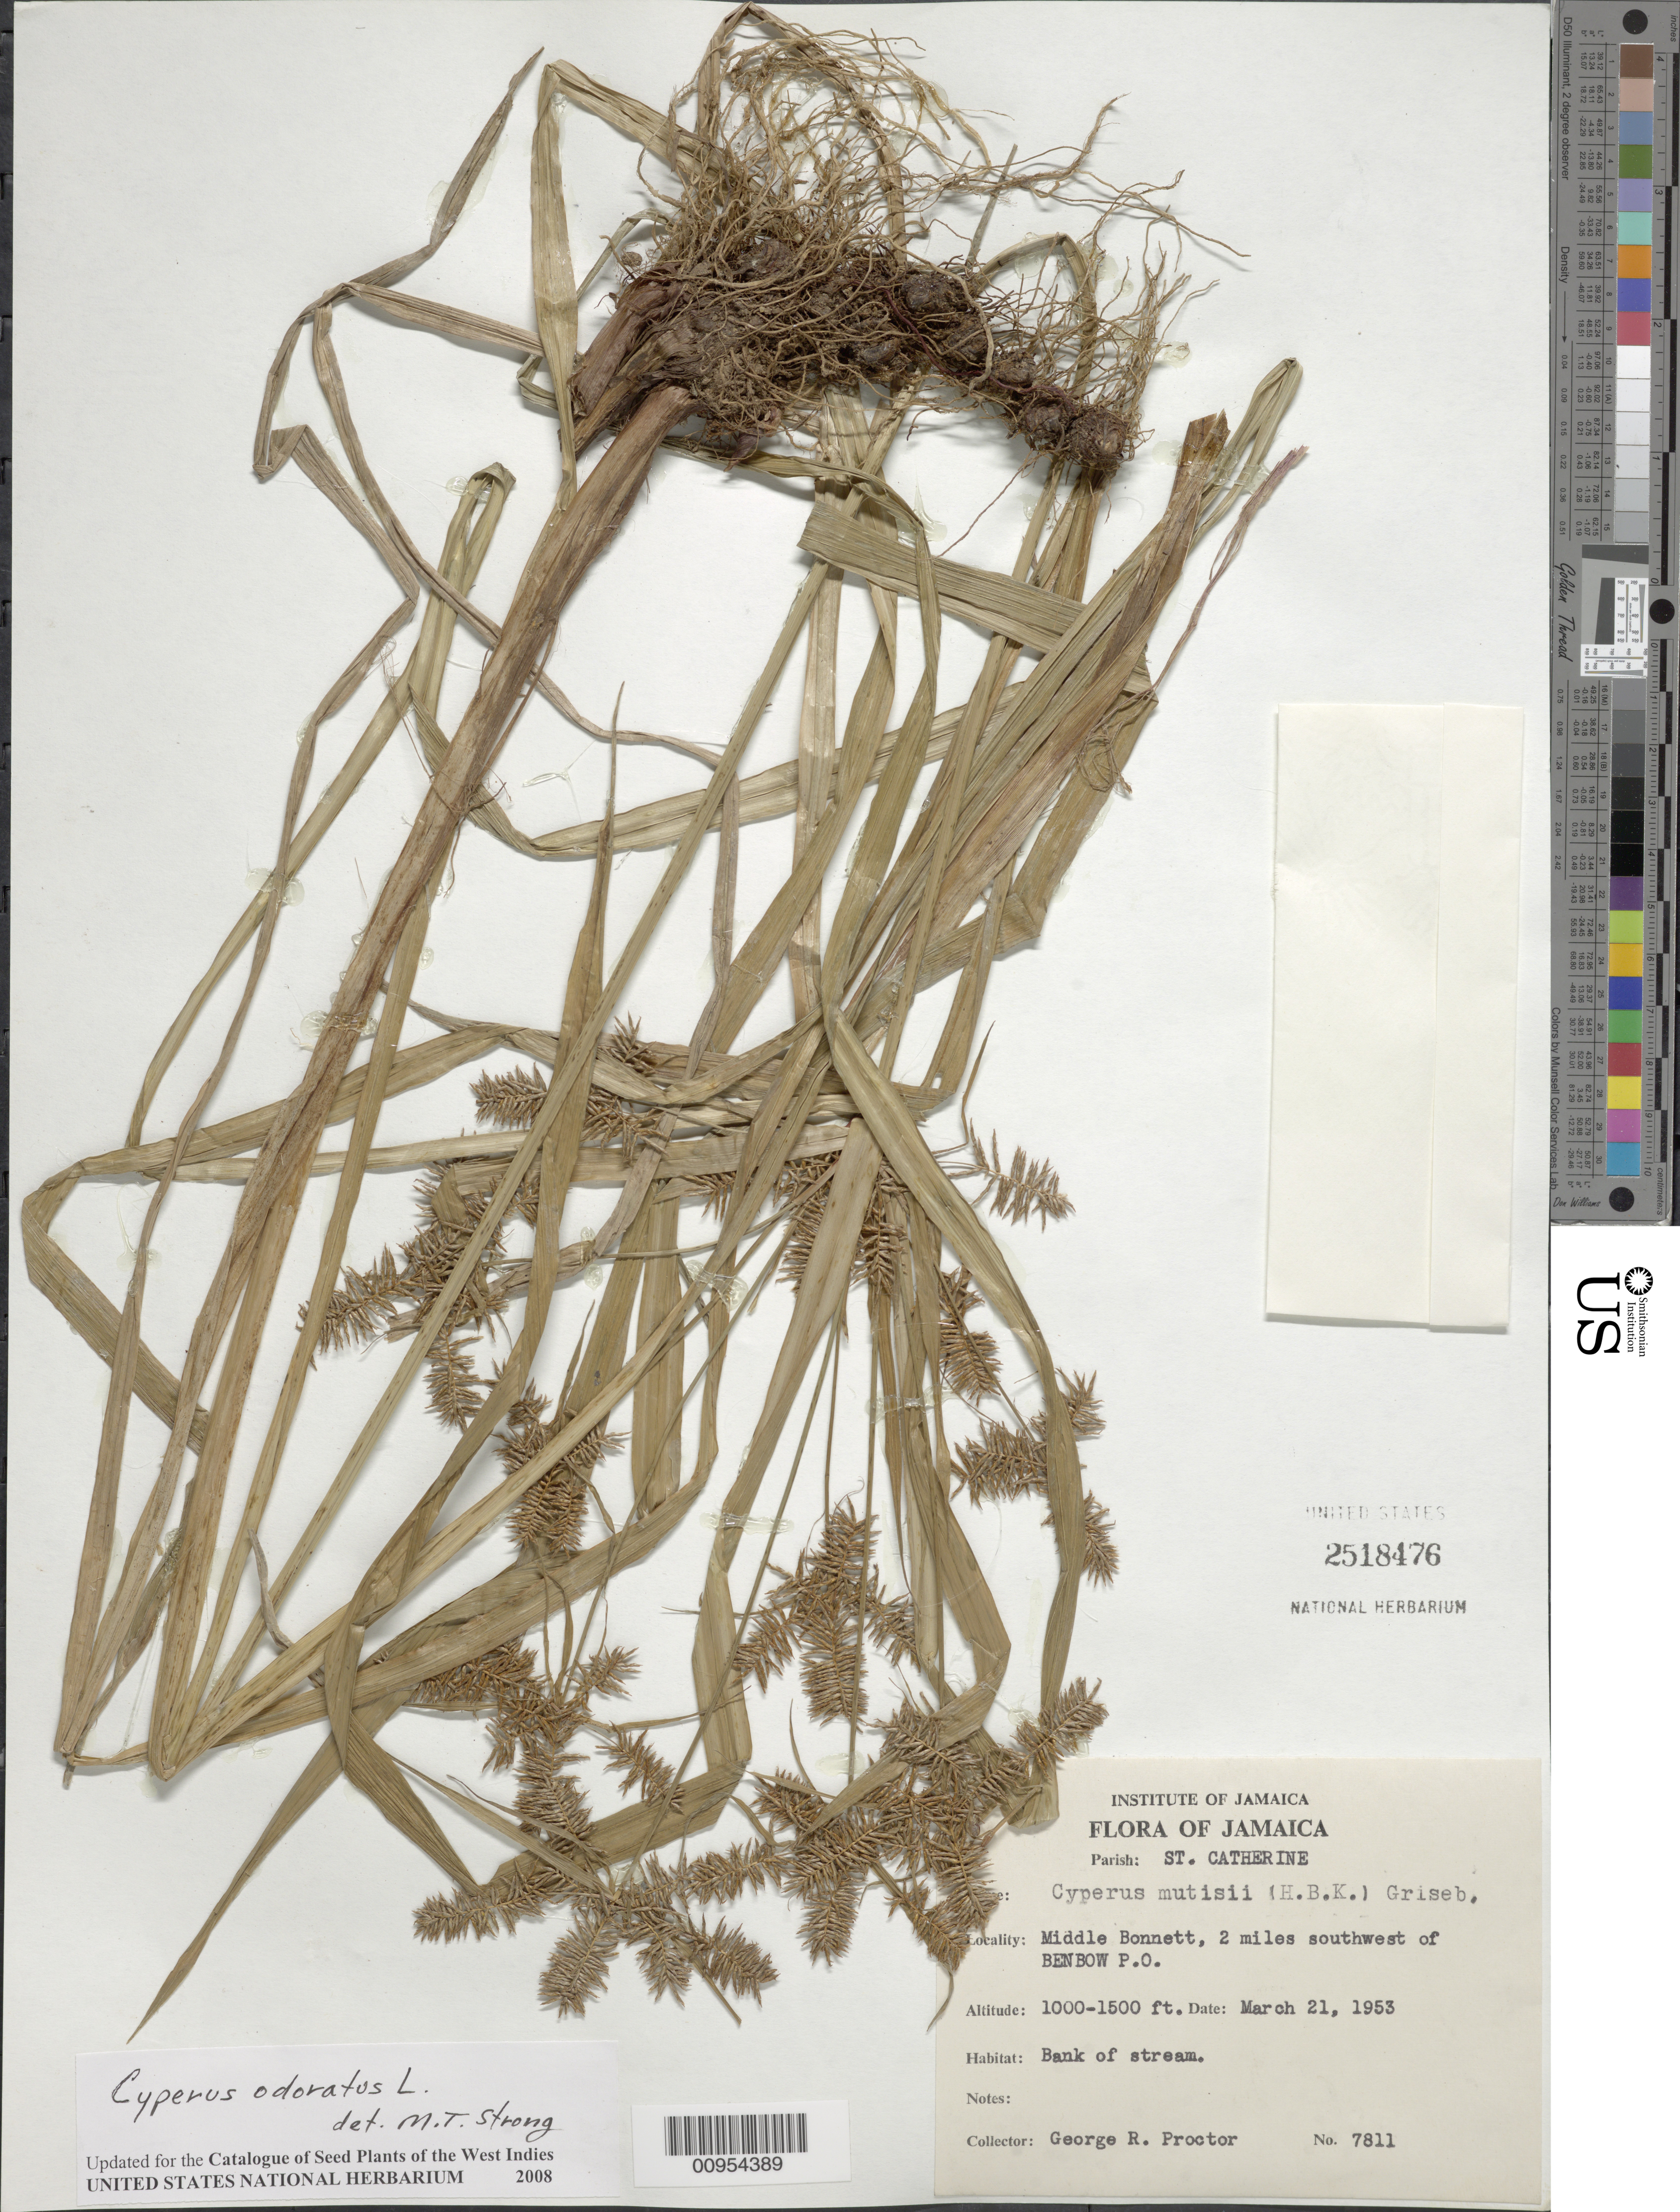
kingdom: Plantae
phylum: Tracheophyta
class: Liliopsida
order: Poales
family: Cyperaceae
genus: Cyperus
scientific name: Cyperus odoratus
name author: L.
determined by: Strong, M. T., (US), Smithsonian Institution - National Museum of Natural History (UNITED STATES)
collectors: G. R. Proctor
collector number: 7811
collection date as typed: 21 Mar 1953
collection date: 1953-03-21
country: Jamaica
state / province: Saint Catherine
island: Jamaica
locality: Middle Bonnett, 2 miles SE of Benbow P.O., stream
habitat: Bank of stream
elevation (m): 305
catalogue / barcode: US 2518476